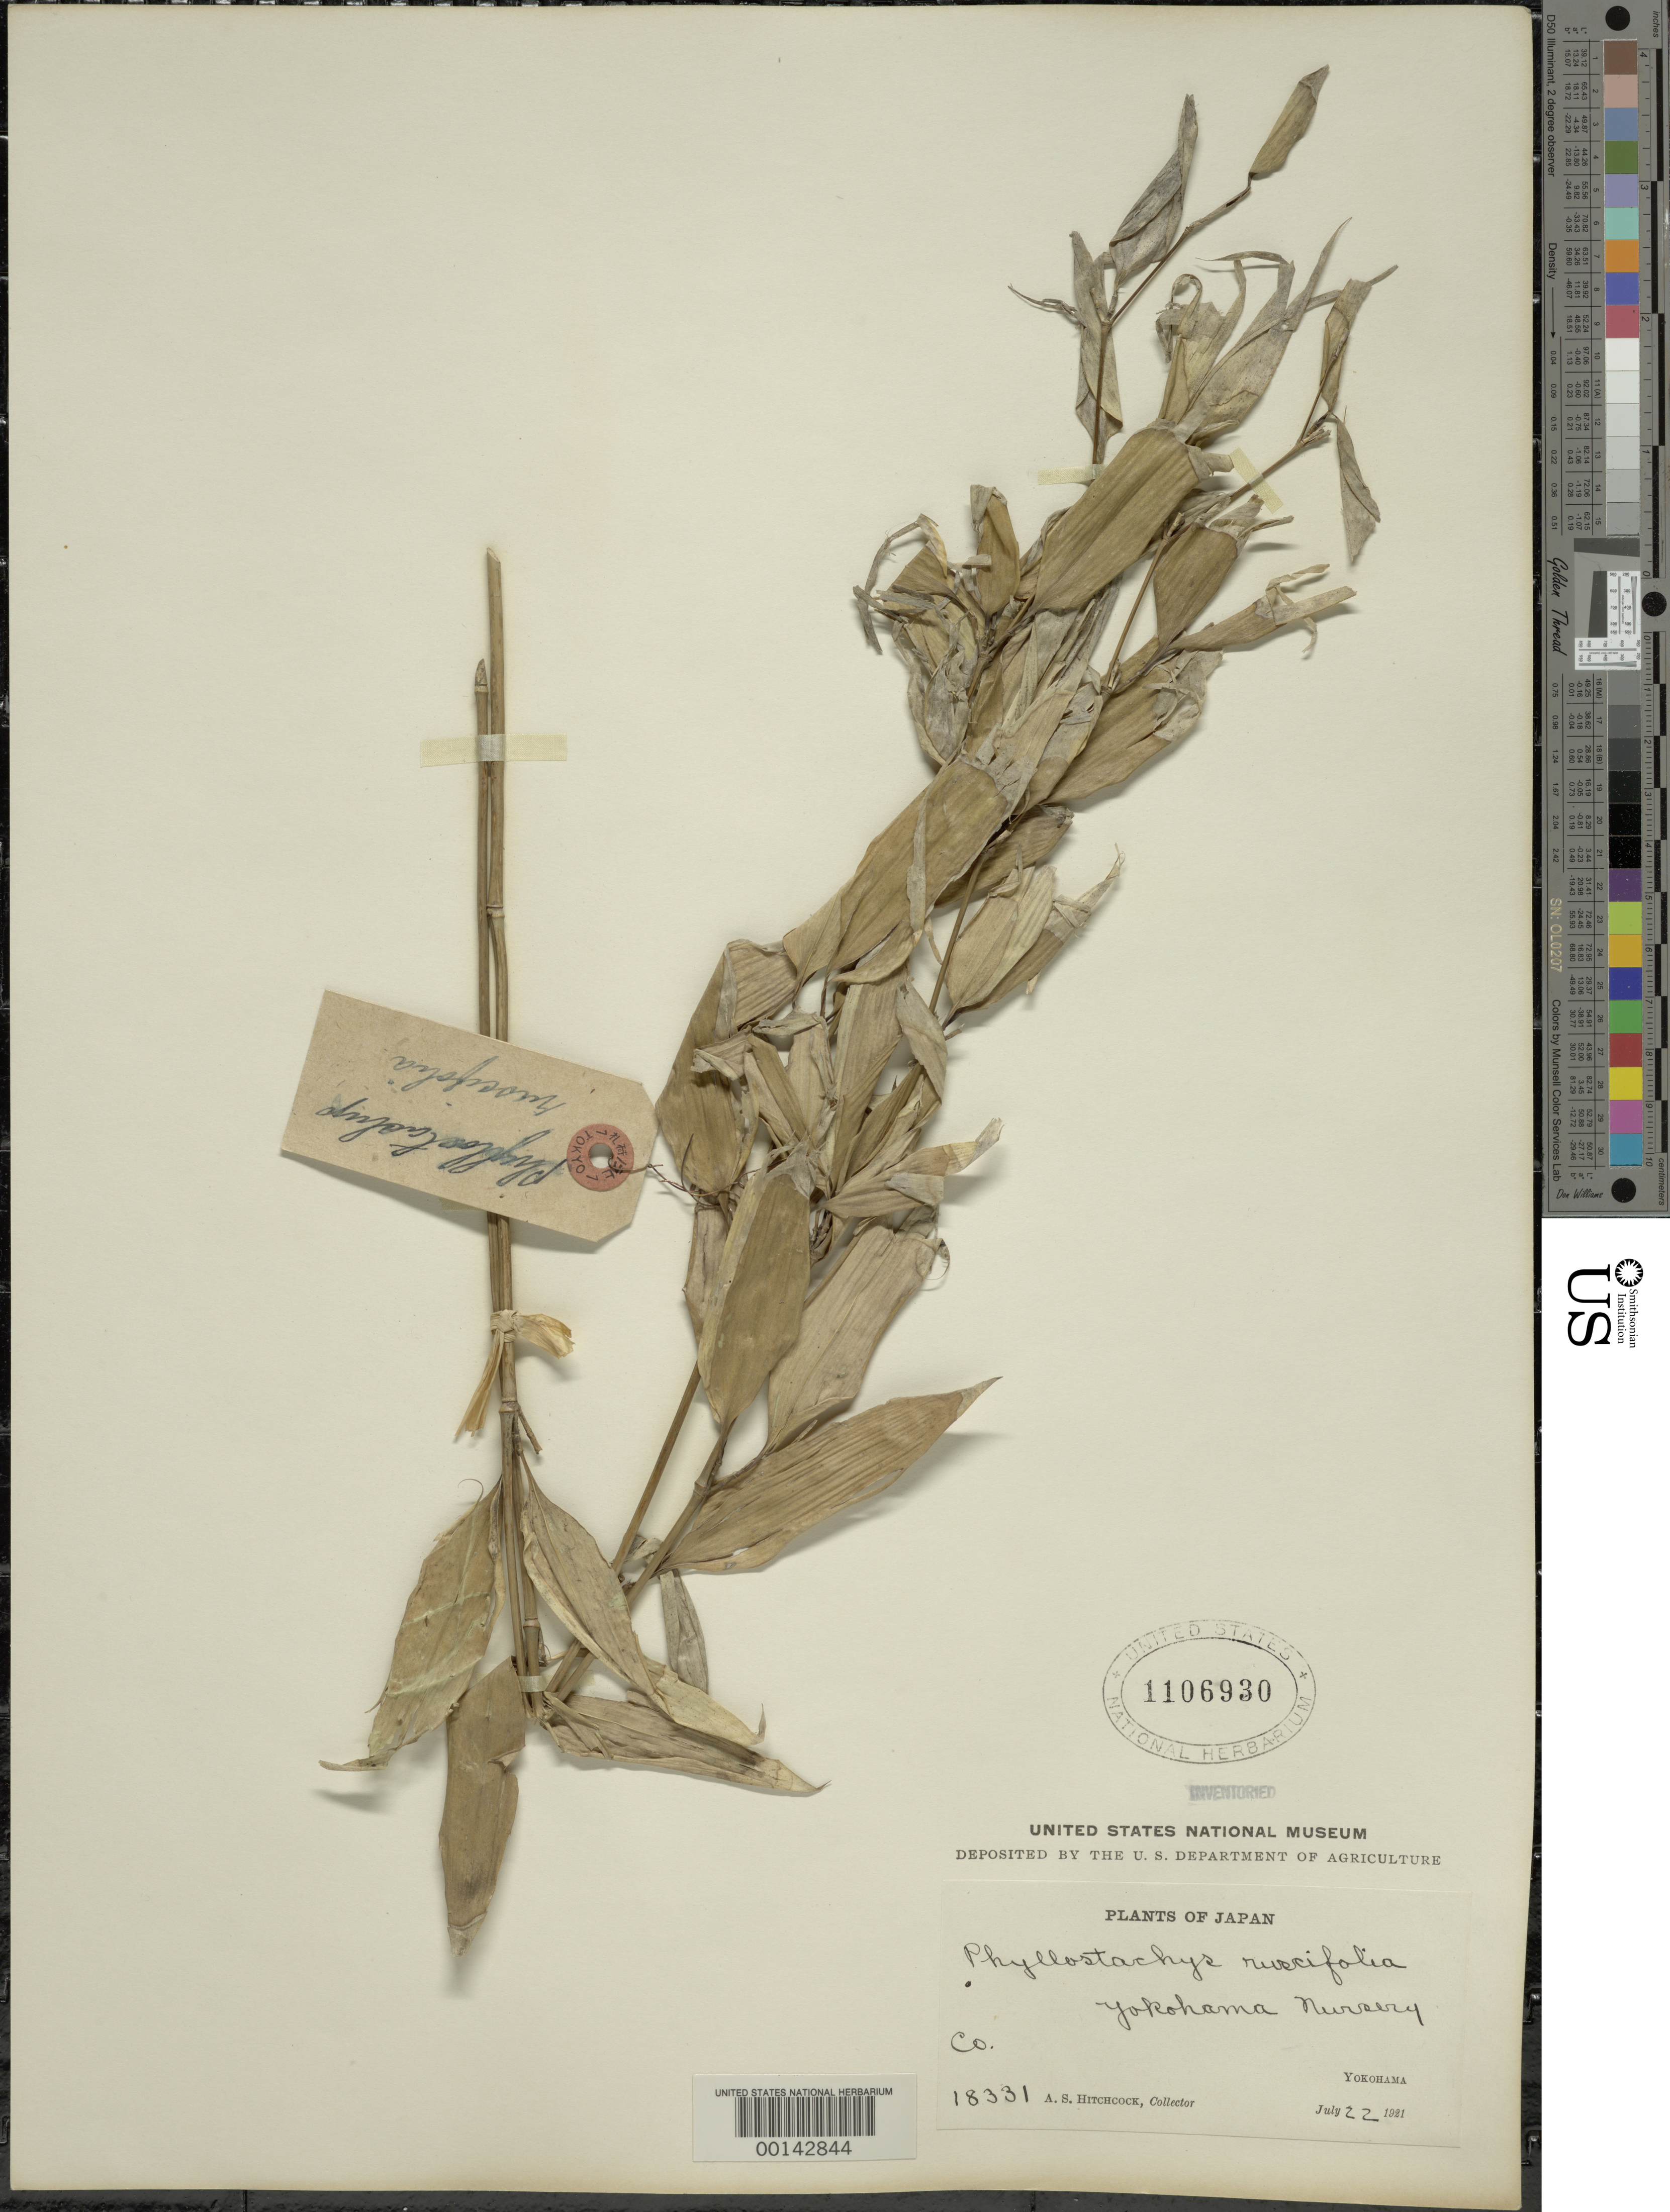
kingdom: Plantae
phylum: Tracheophyta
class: Liliopsida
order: Poales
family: Poaceae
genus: Shibataea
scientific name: Shibataea kumasasa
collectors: A. S. Hitchcock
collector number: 18331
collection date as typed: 22 Jul 1921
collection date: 1921-07-22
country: Japan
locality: Yokohama, yokohama nursery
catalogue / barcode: US 1106930